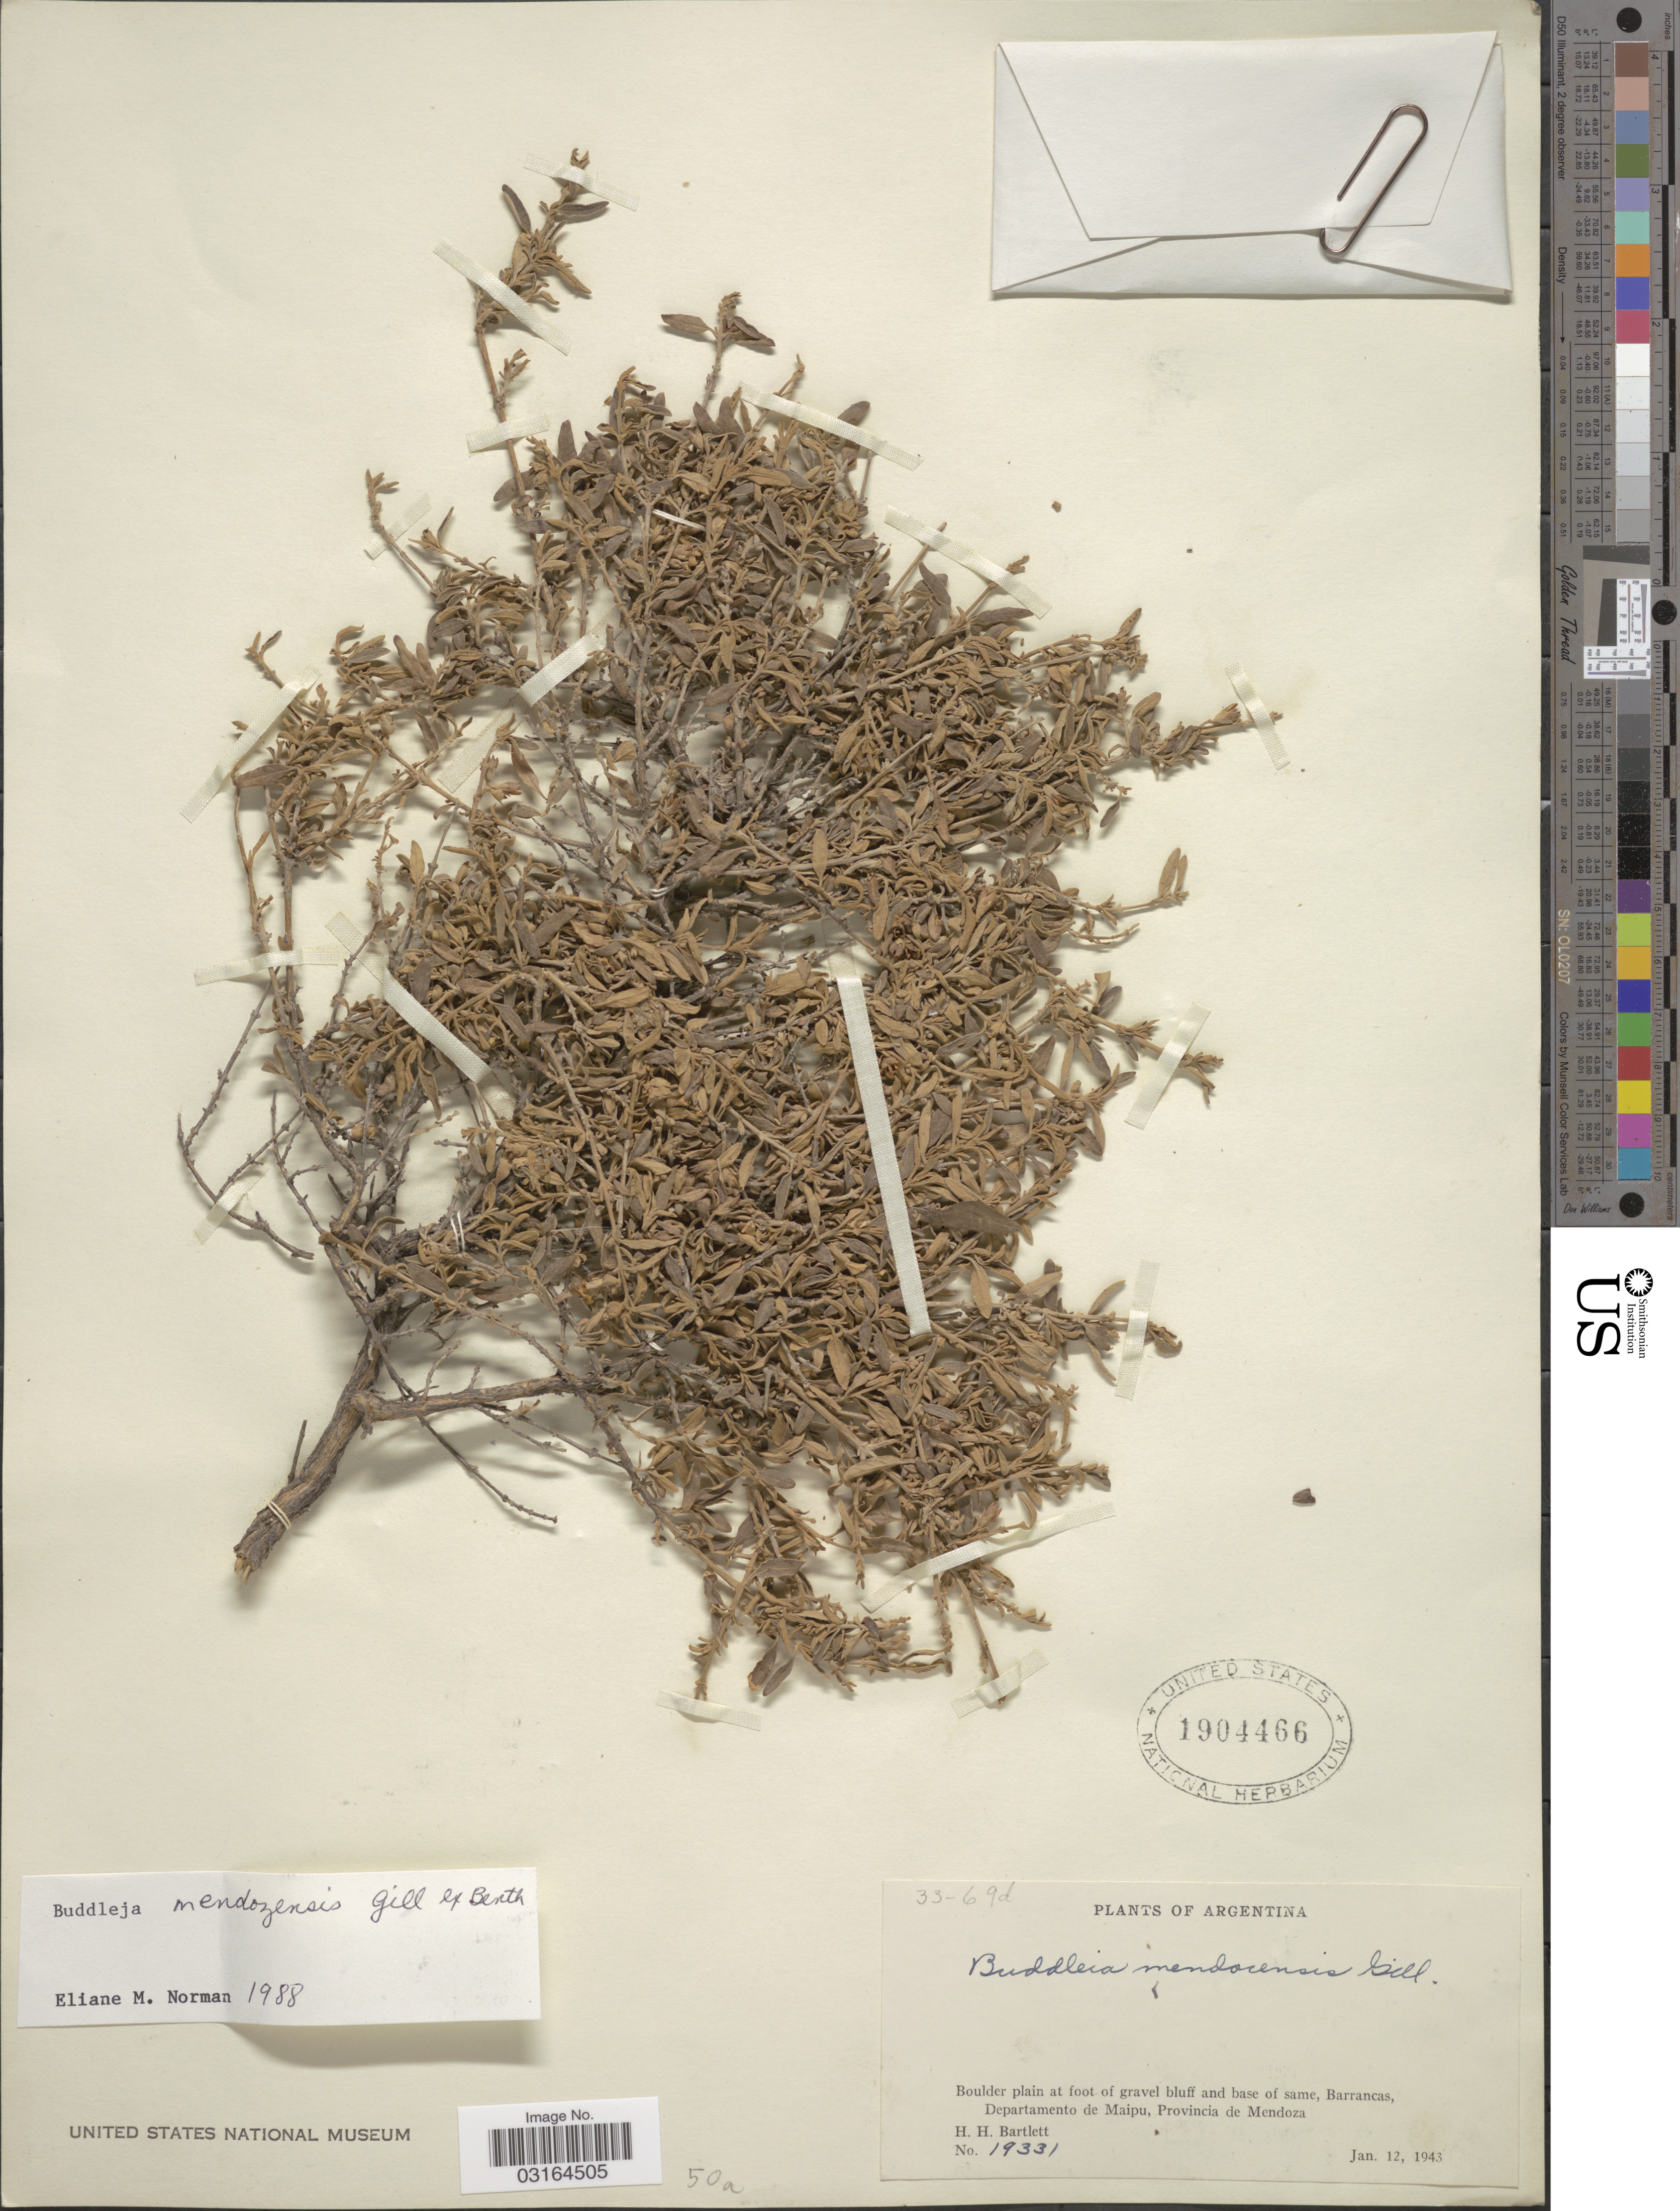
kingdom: Plantae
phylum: Tracheophyta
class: Magnoliopsida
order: Lamiales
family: Scrophulariaceae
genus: Buddleja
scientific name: Buddleja mendozensis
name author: Gillet ex Benth.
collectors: H. H. Bartlett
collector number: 19331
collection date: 1943-01-12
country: Argentina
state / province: Mendoza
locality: Boulder plain at foot of gravel bluff and base of same, Barrancas, Departamento de Maipu, Provincia de Mendoza.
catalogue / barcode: US 1904466